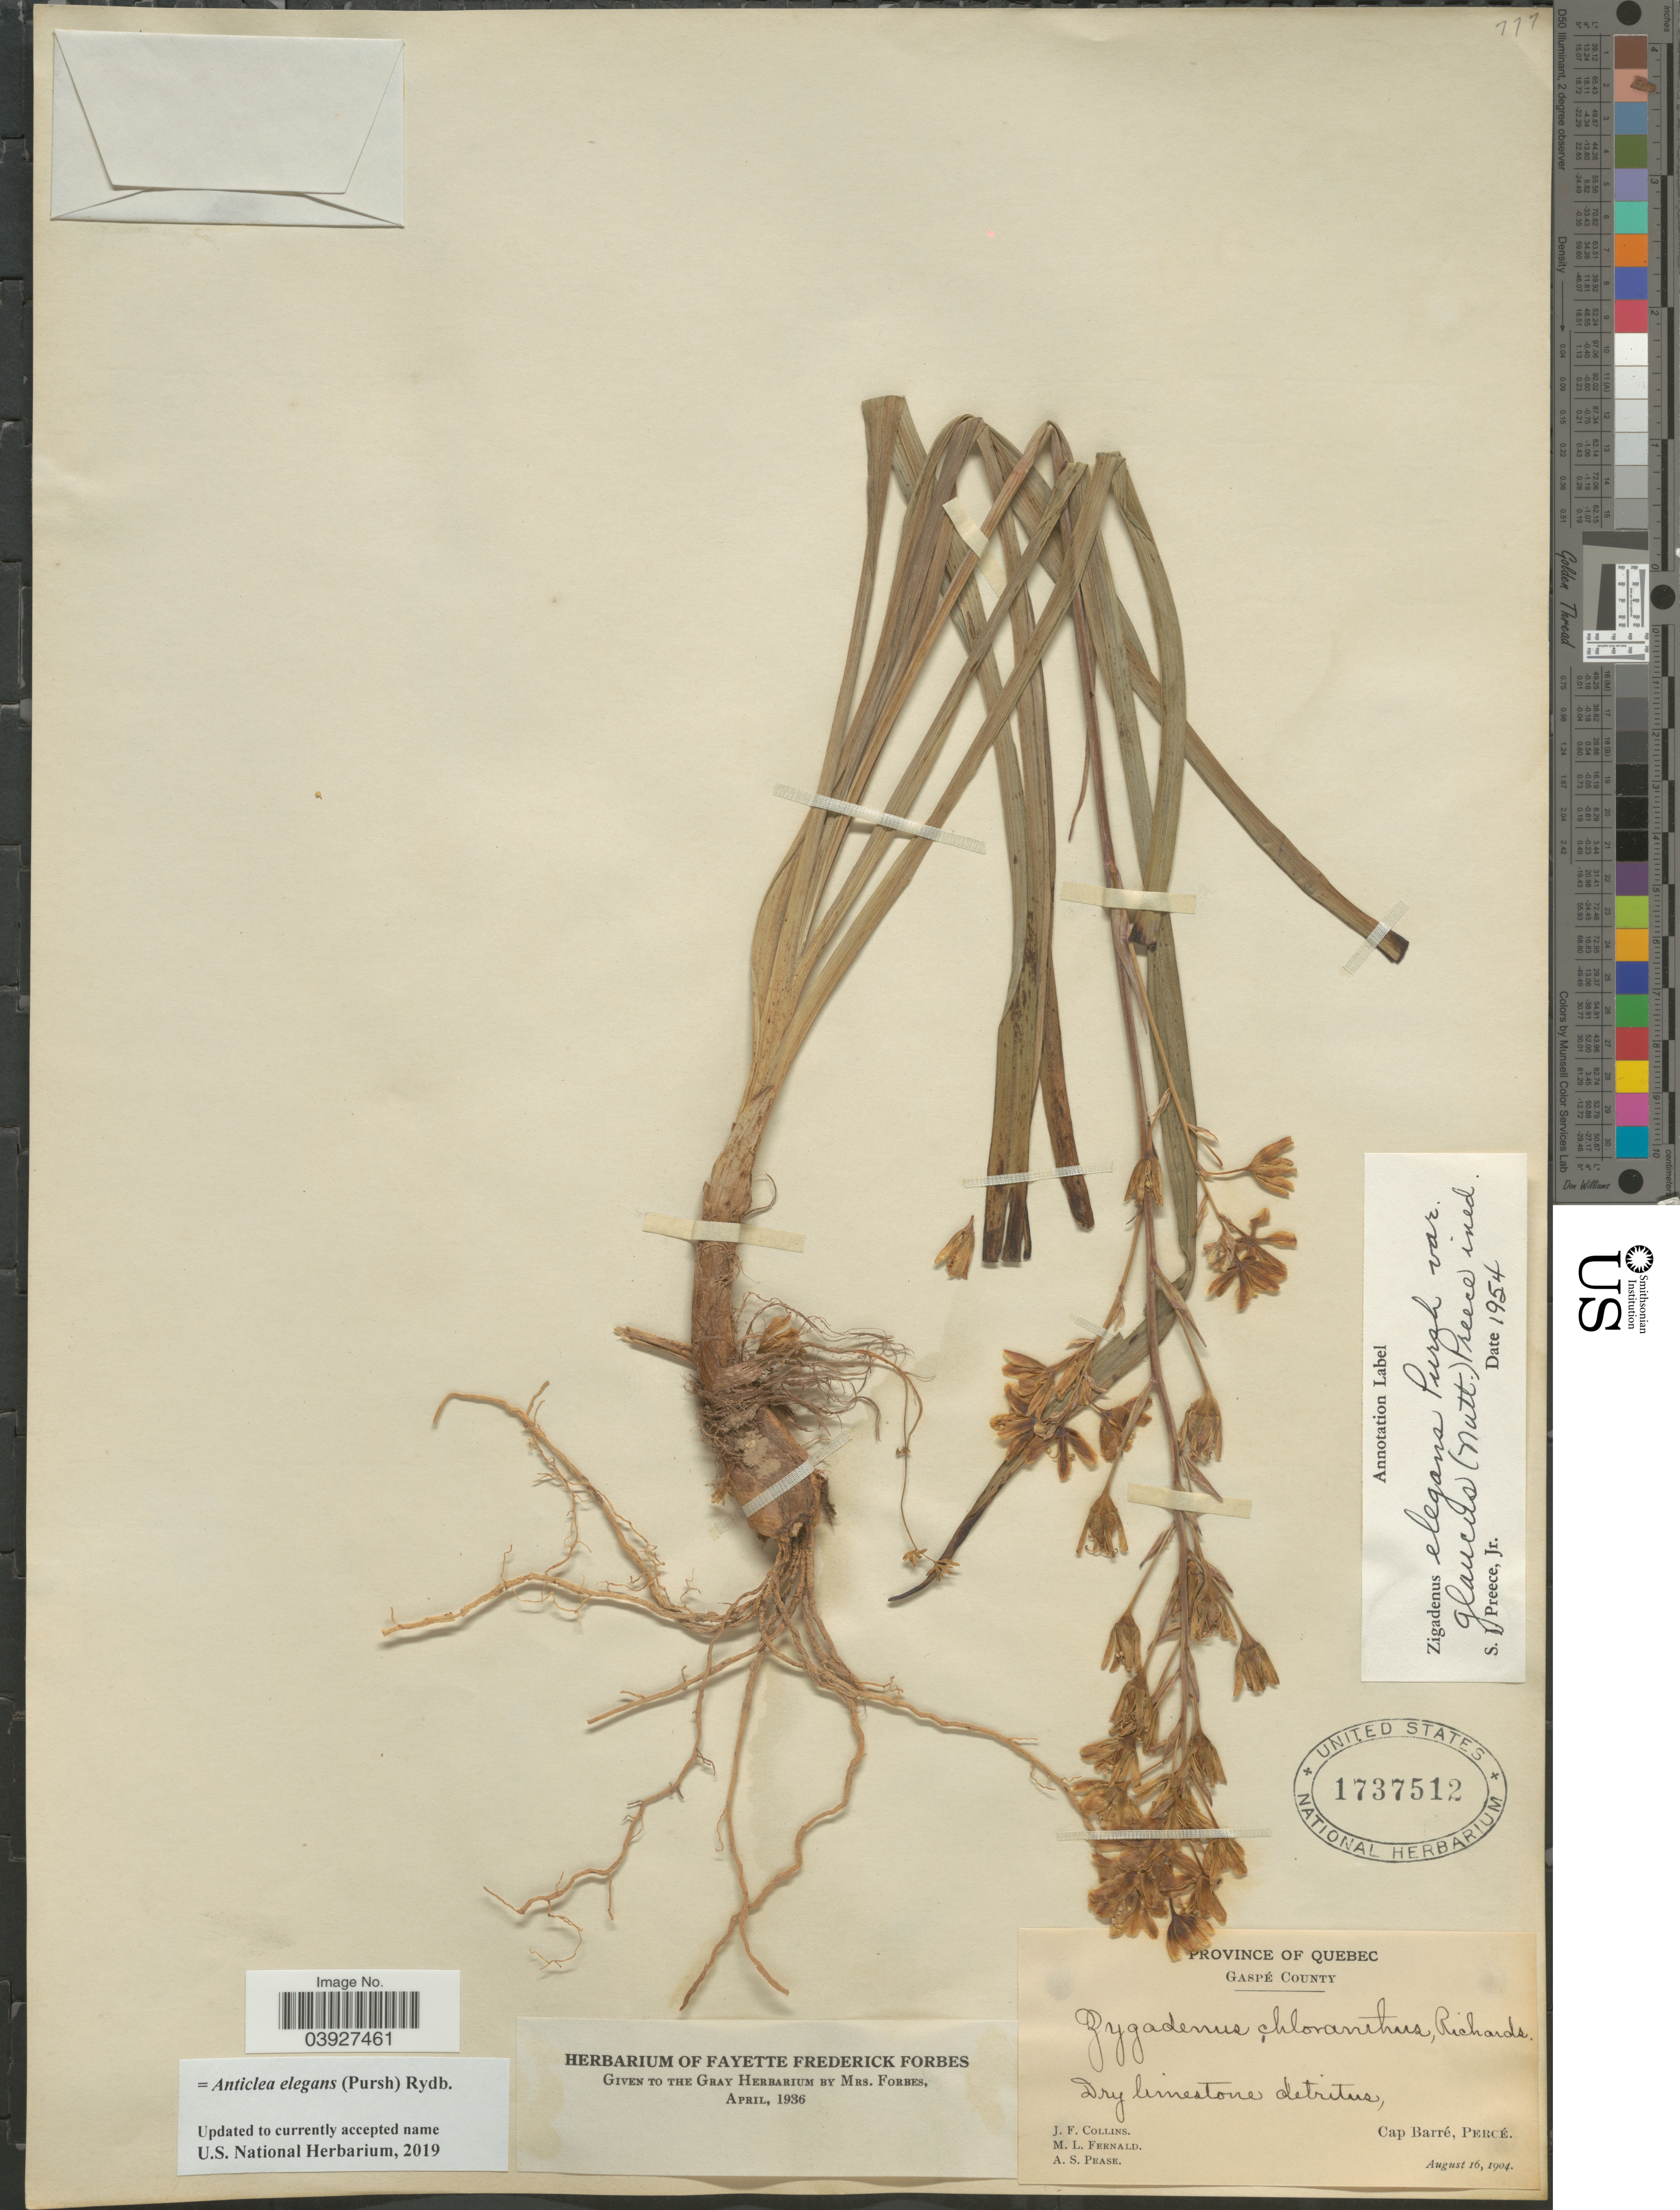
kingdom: Plantae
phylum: Tracheophyta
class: Liliopsida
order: Liliales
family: Melanthiaceae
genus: Anticlea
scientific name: Anticlea elegans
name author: (Pursh) Rydb.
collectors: J. Collins, M. L. Fernald & A. S. Pease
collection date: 1904-08-16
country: Canada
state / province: Quebec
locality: Gaspé County. Dry limestone detritus, Cap Barré, Percé.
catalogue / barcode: US 1737512